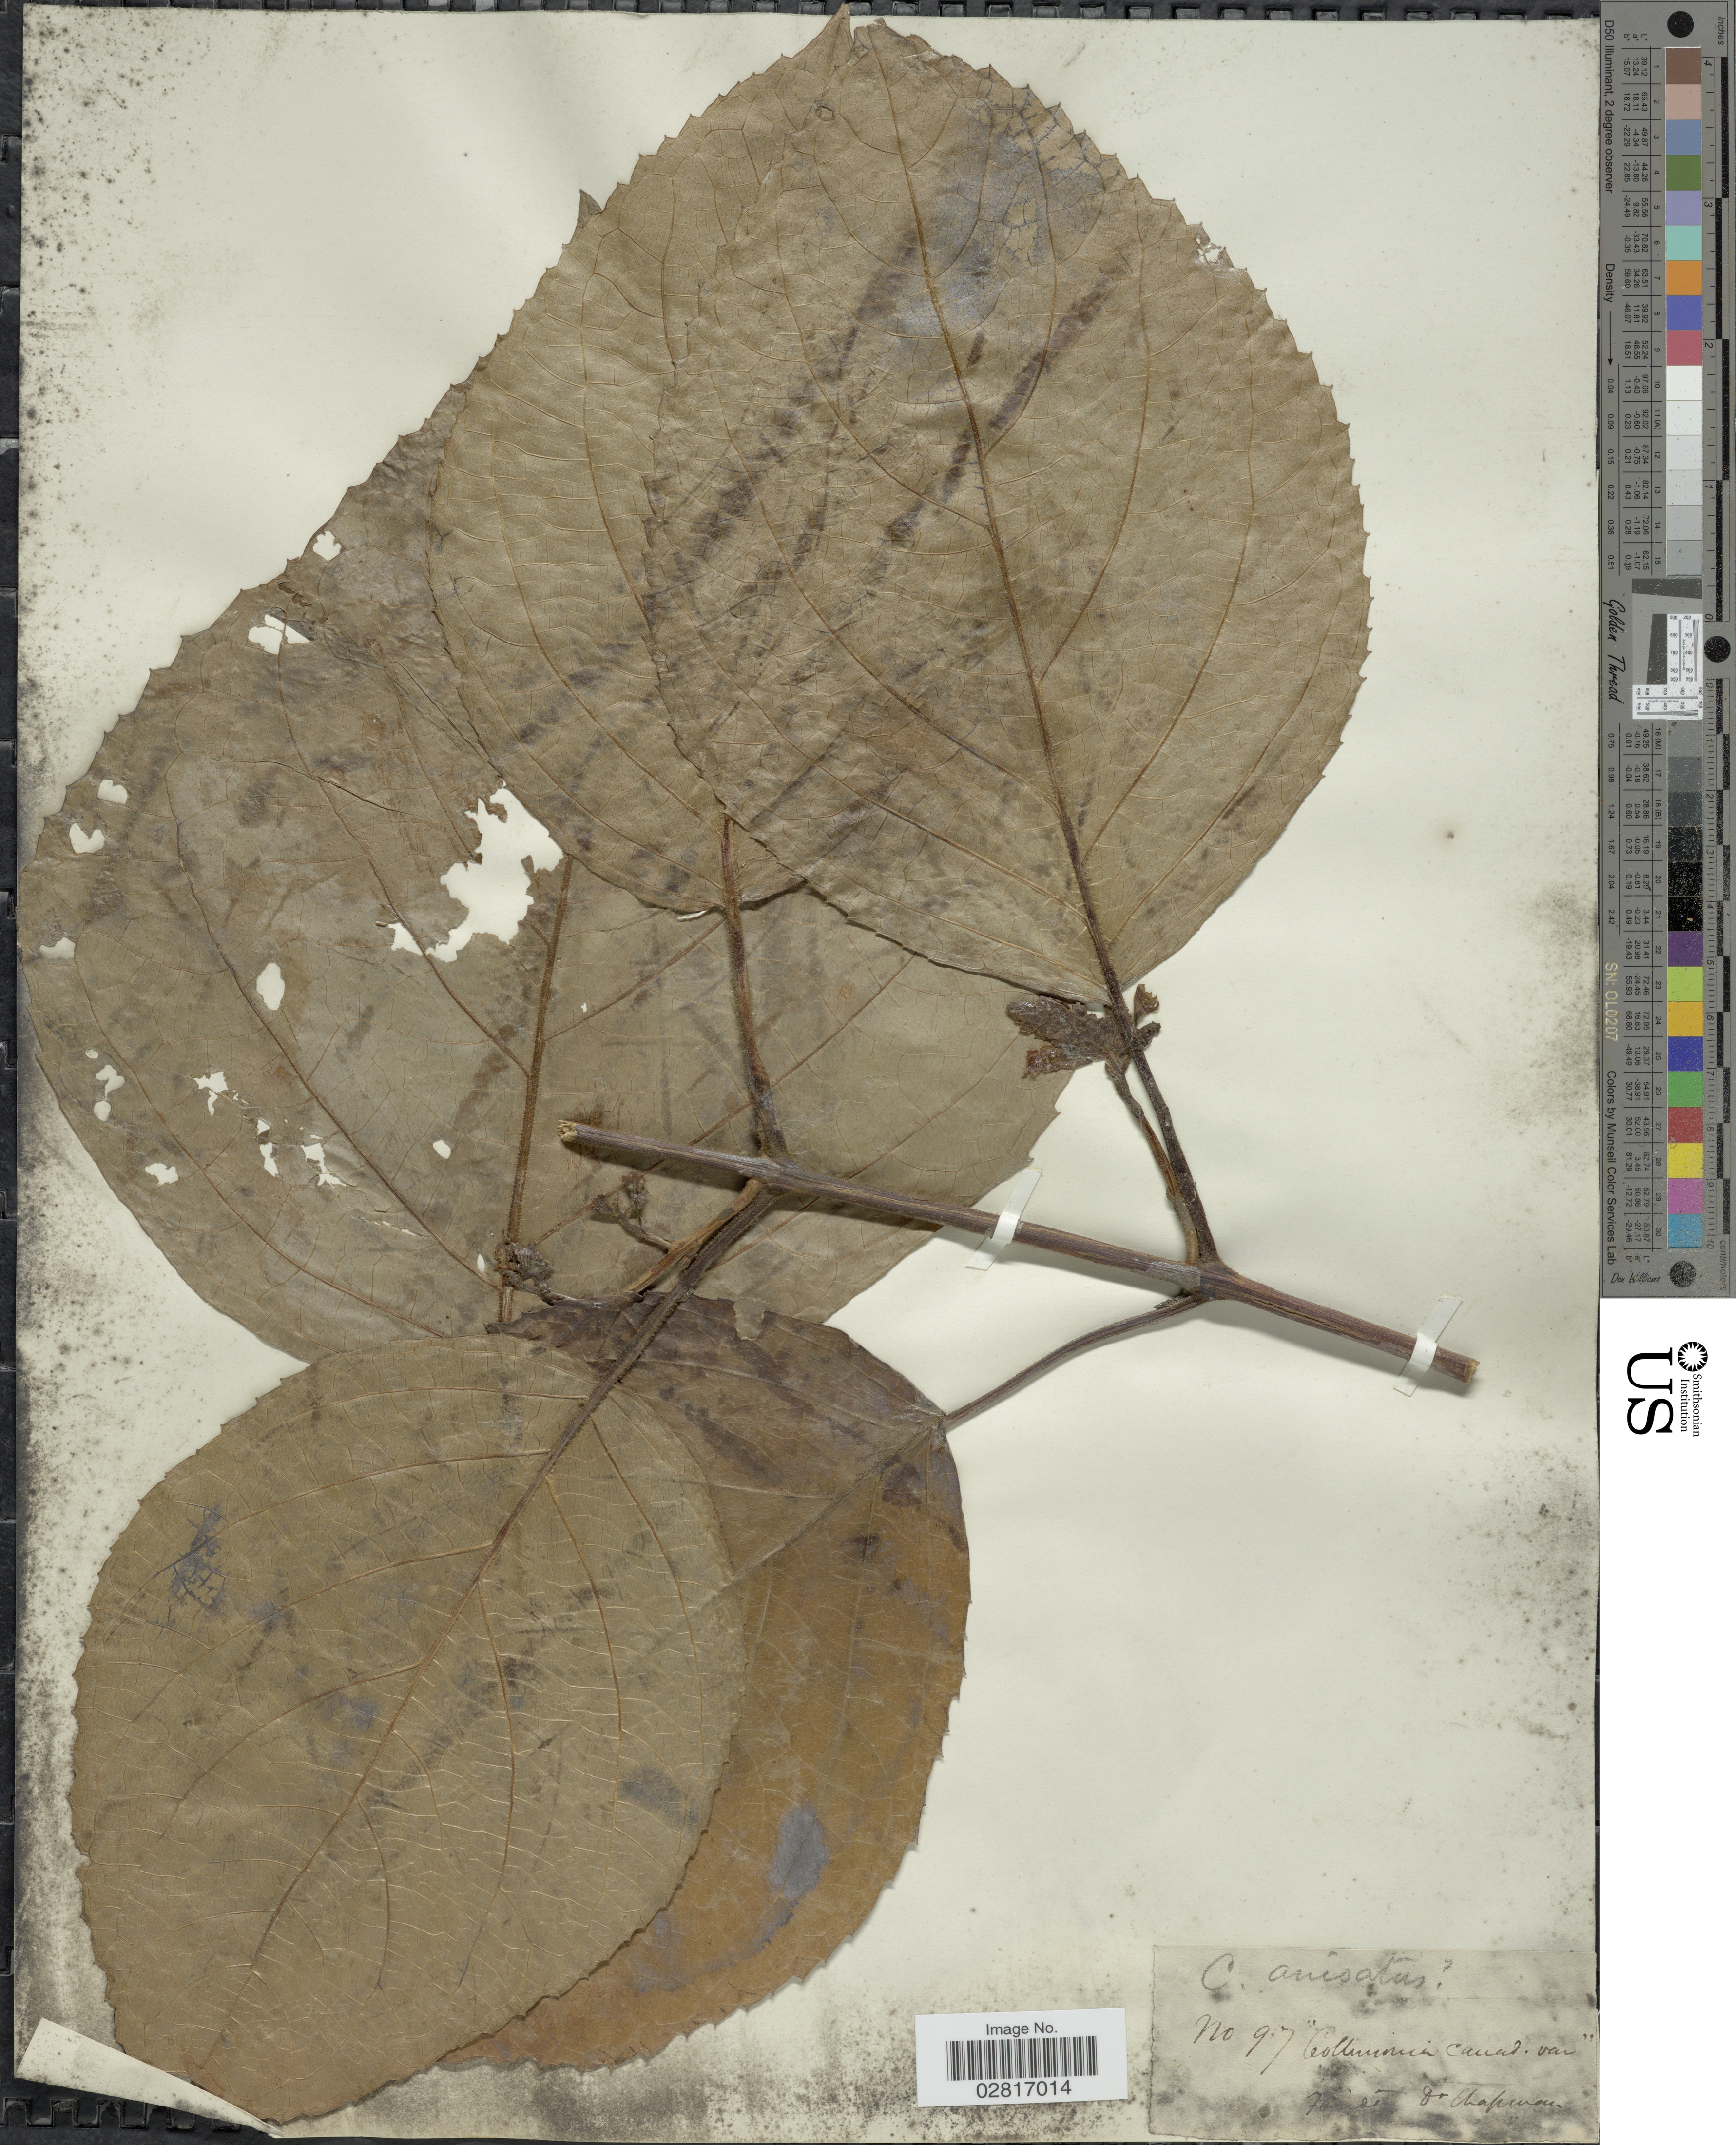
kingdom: Plantae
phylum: Tracheophyta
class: Magnoliopsida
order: Lamiales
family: Lamiaceae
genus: Collinsonia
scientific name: Collinsonia anisata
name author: Sims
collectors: A. Chapman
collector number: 97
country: United States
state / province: Florida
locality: Florida